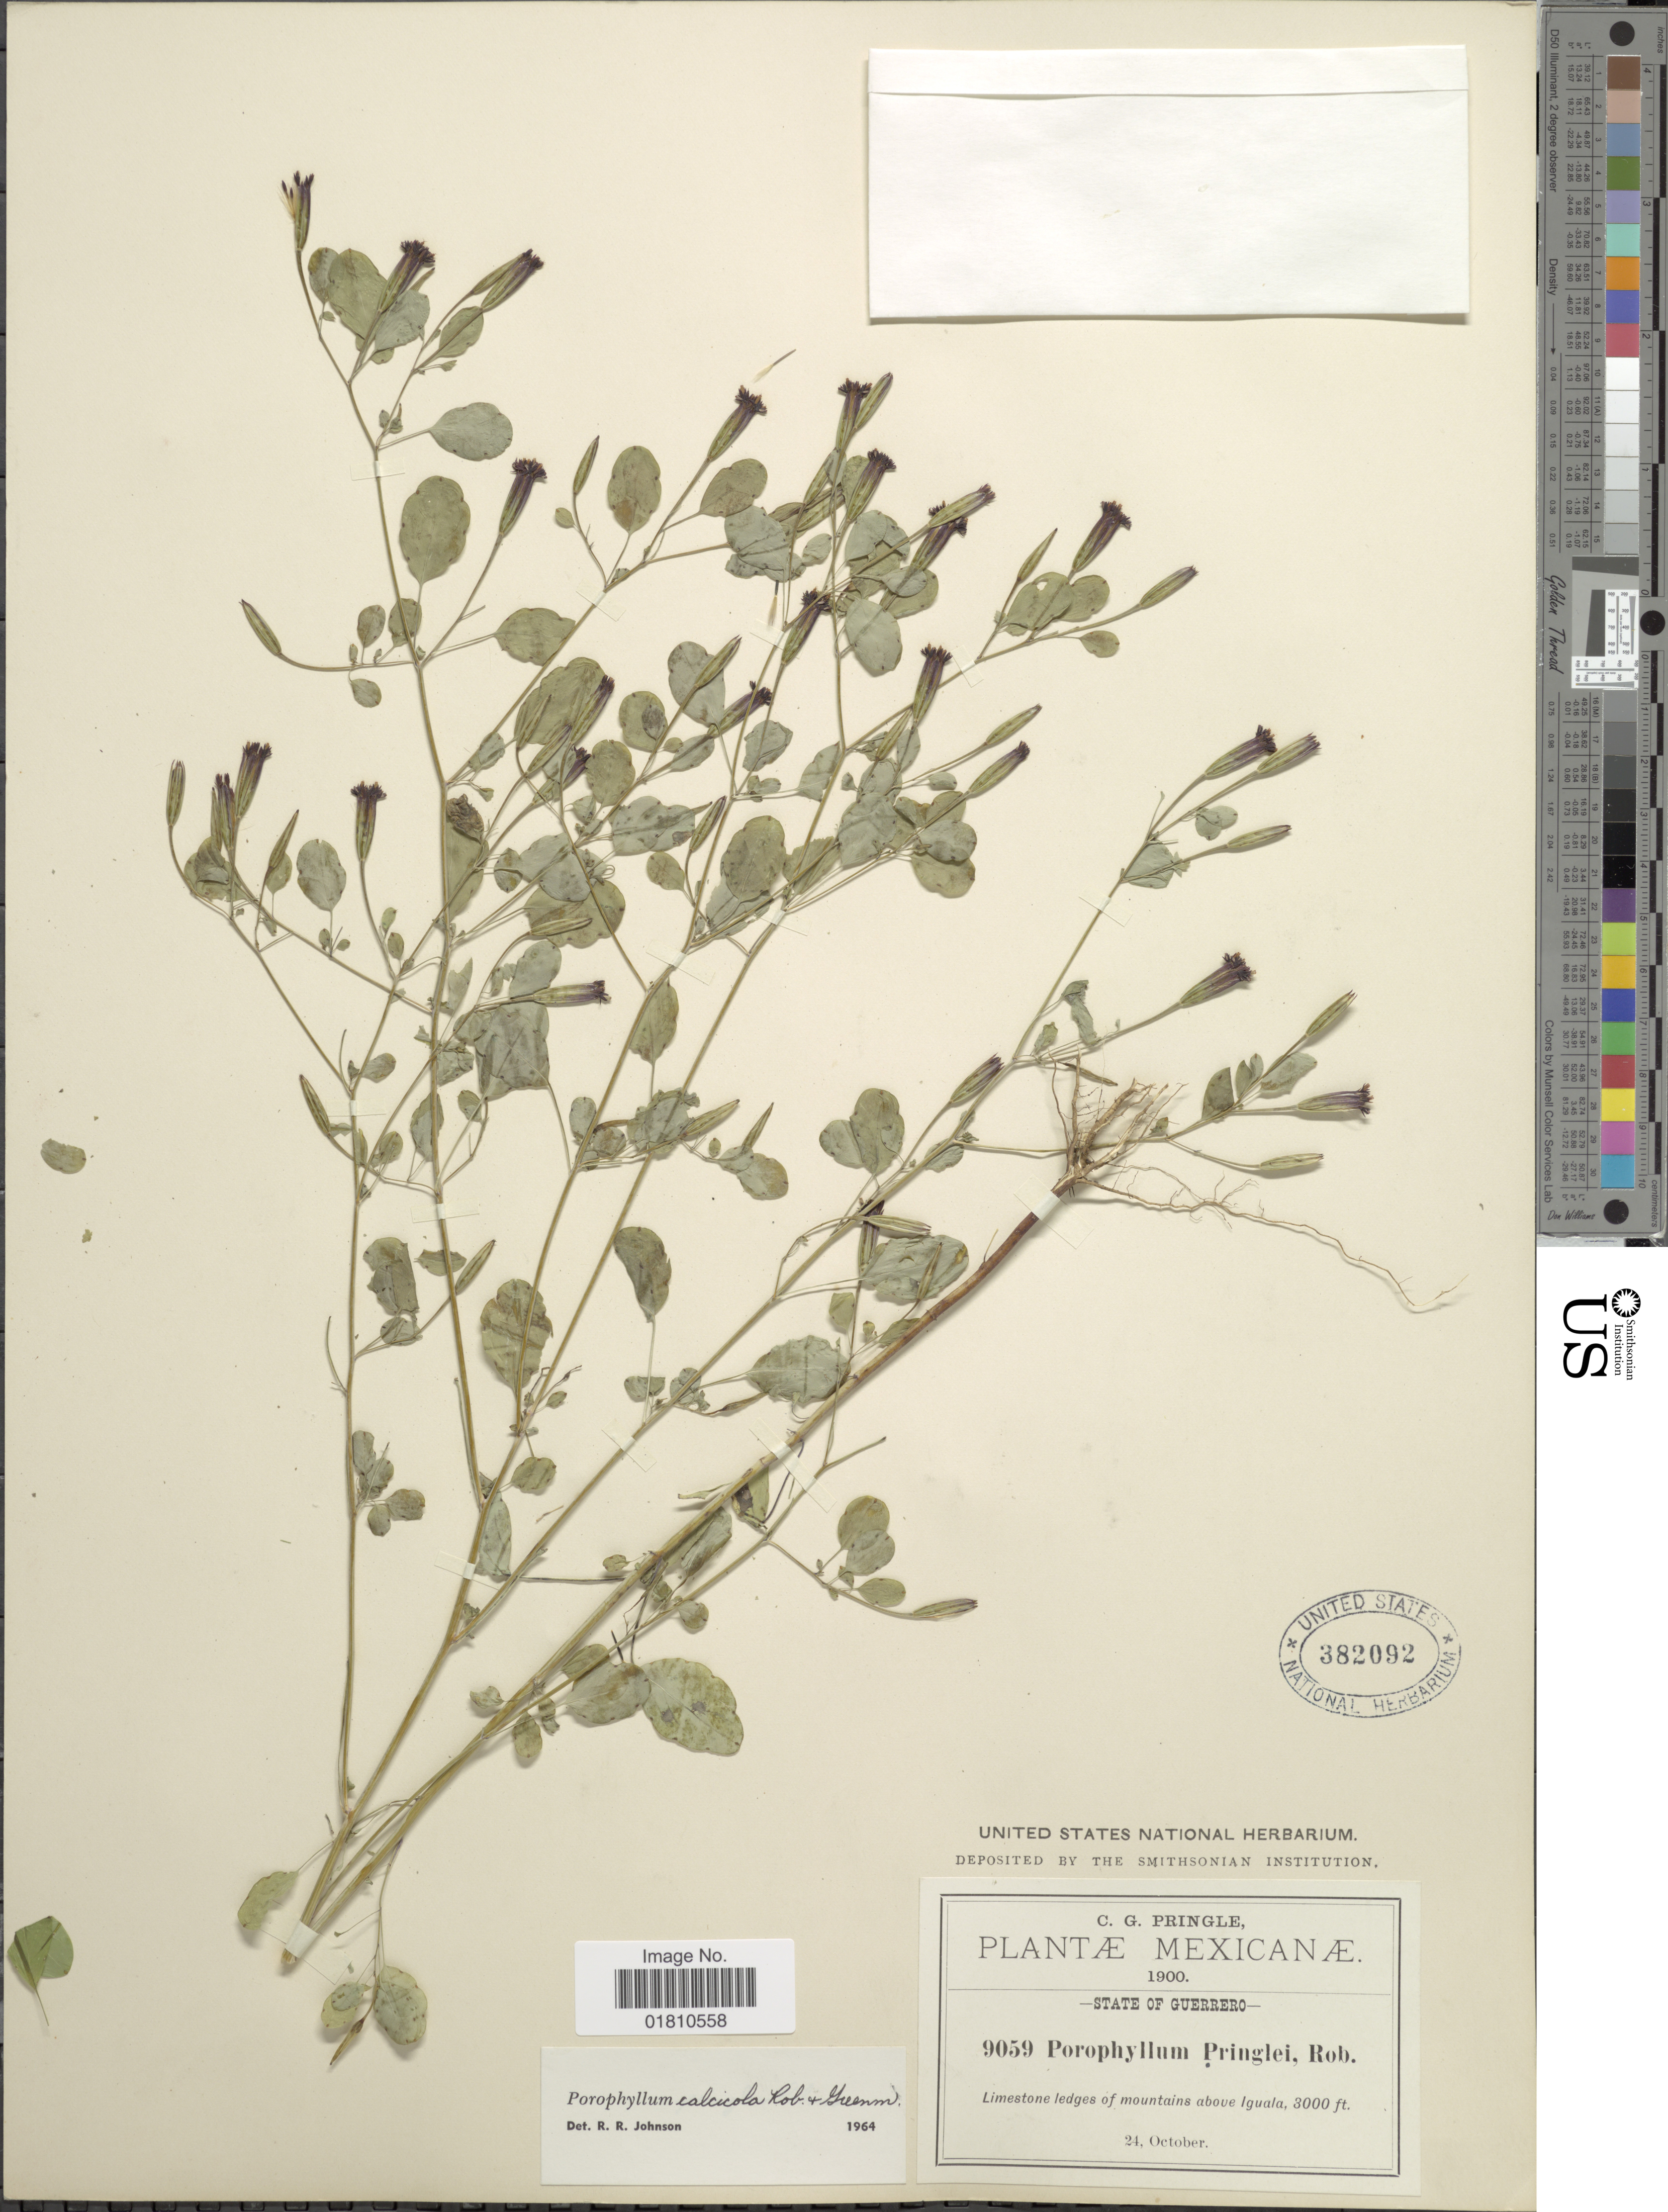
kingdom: Plantae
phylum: Tracheophyta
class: Magnoliopsida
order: Asterales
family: Asteraceae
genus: Porophyllum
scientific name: Porophyllum calcicola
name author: B.L. Rob. & Greenm.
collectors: C. G. Pringle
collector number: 9059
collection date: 1900-10-24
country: Mexico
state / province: Guerrero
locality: Limestone edges of mountains above Iguala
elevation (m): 914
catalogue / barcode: US 382092